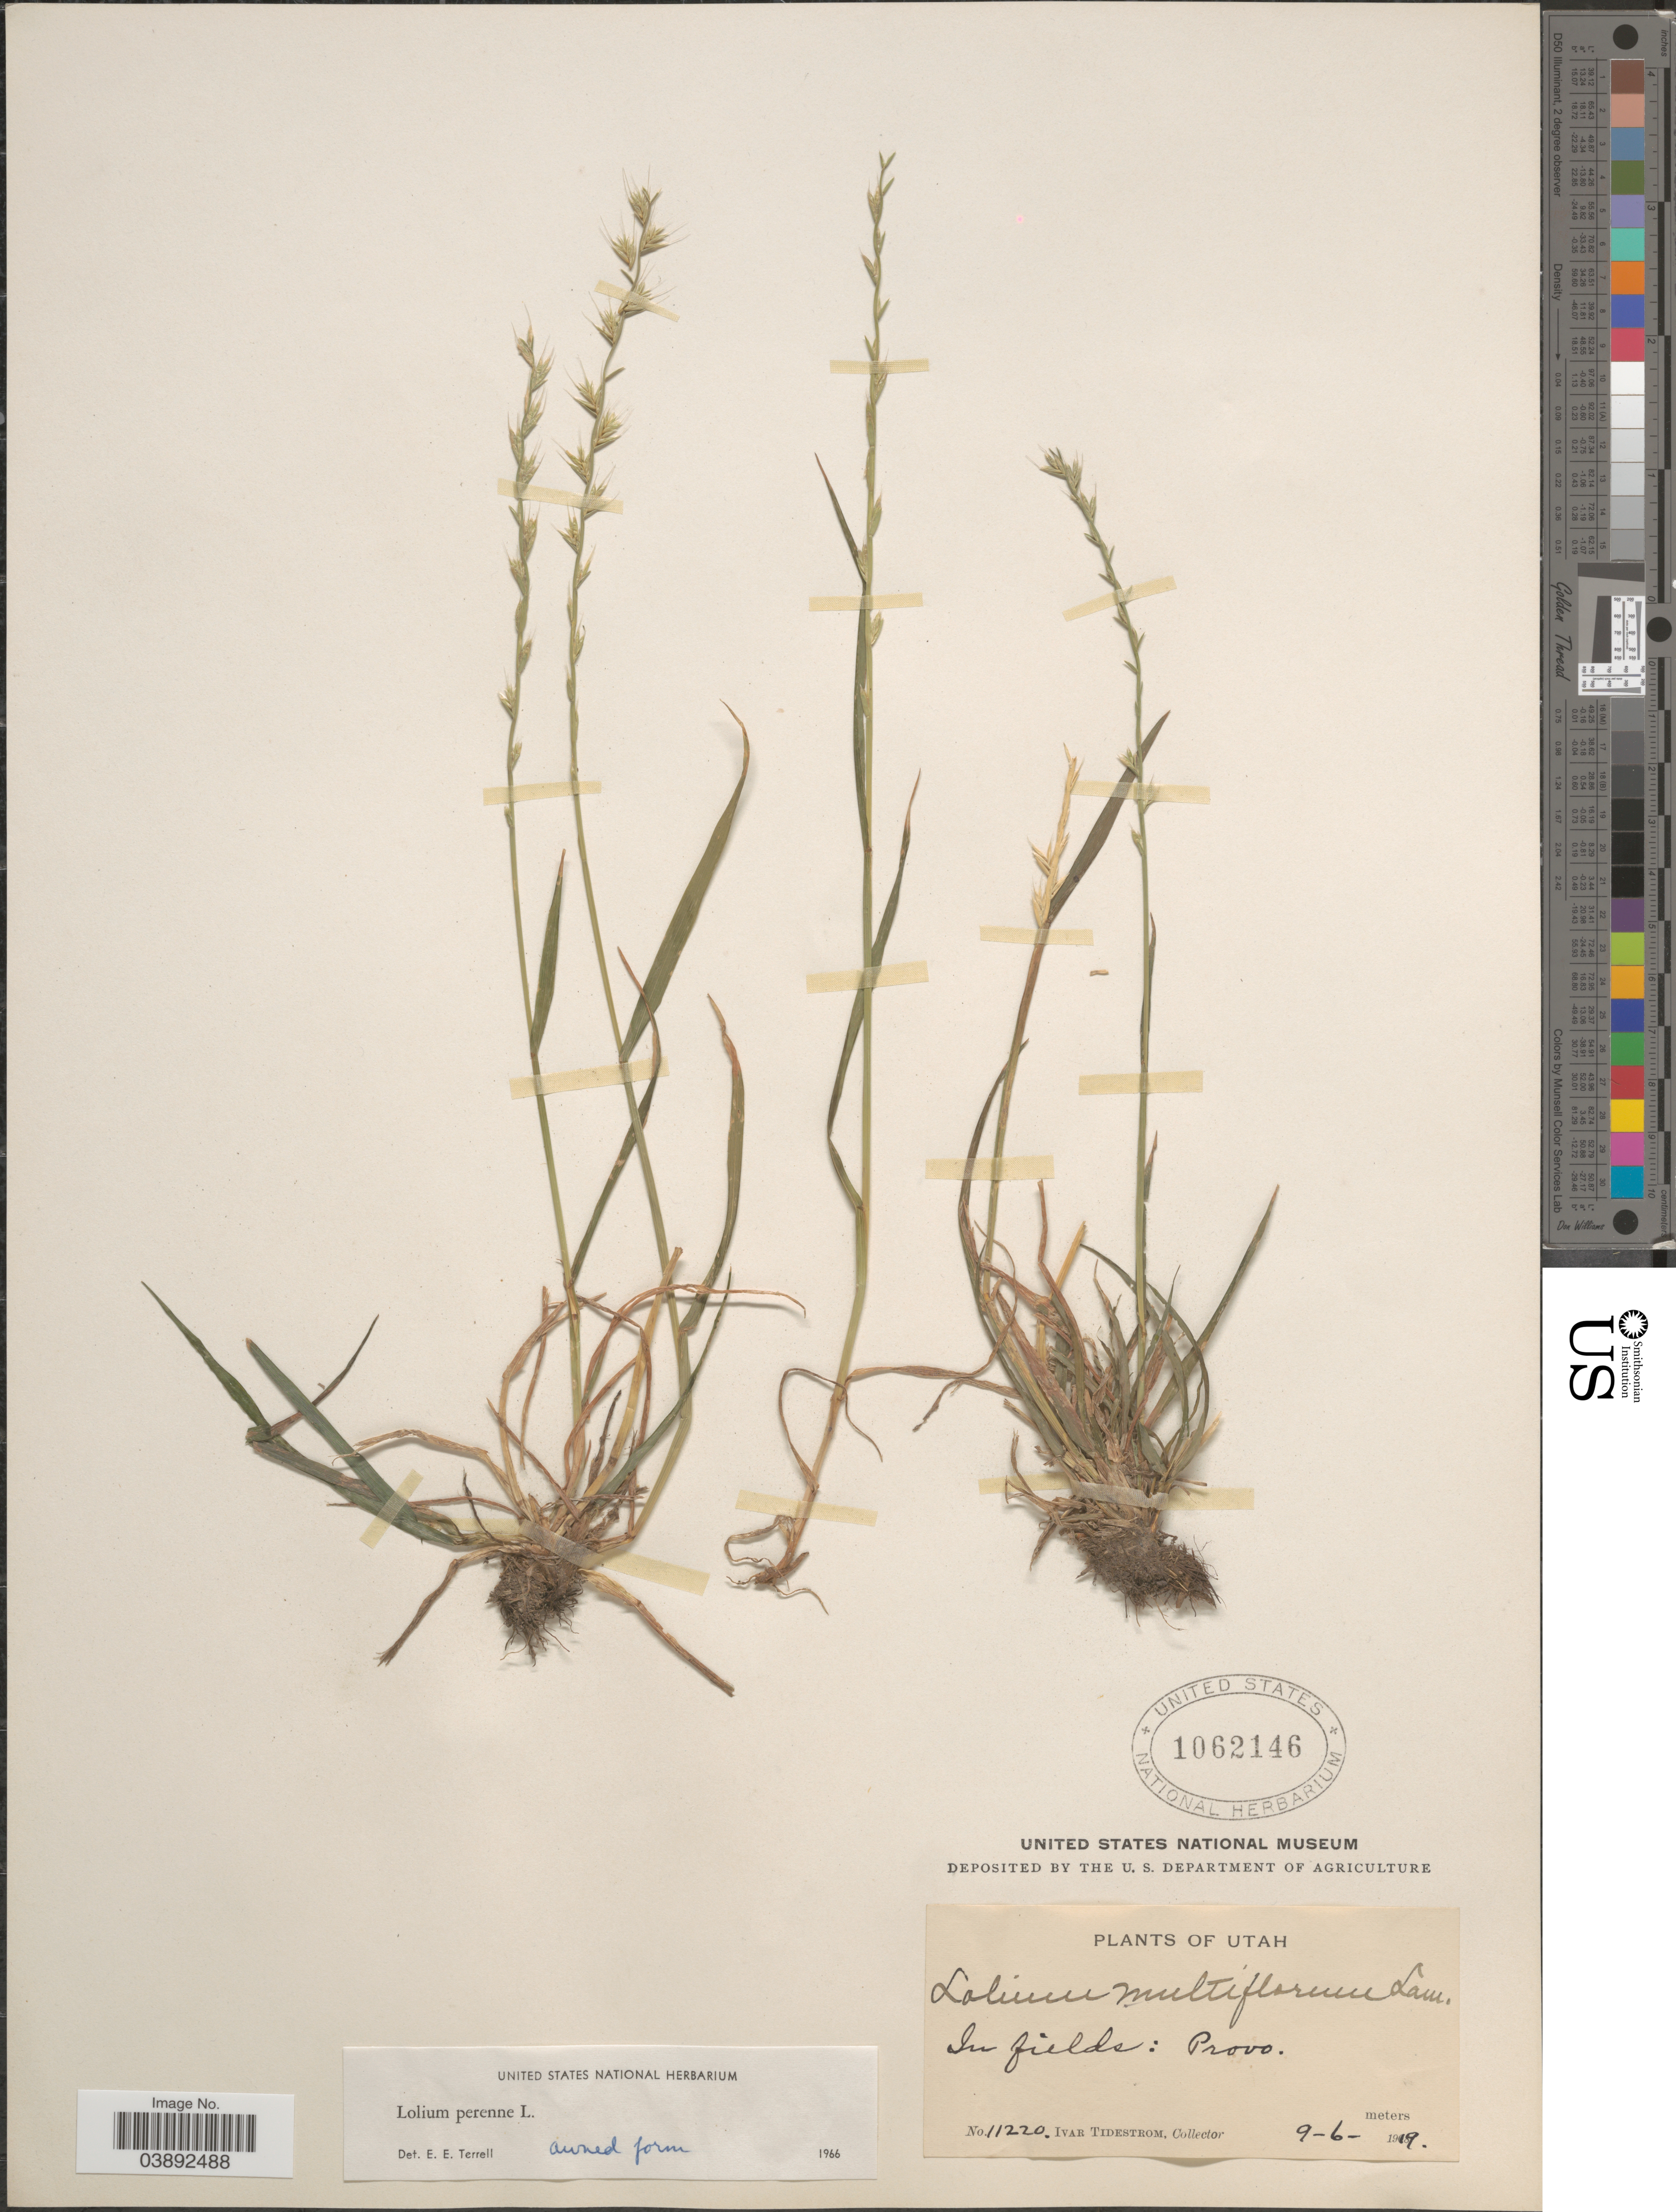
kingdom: Plantae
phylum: Tracheophyta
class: Liliopsida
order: Poales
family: Poaceae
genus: Lolium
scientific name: Lolium perenne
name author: L.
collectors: I. F. Tidestrom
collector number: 11220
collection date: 1919-09-06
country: United States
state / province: Utah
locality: In fields: Provo.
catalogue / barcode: US 1062146